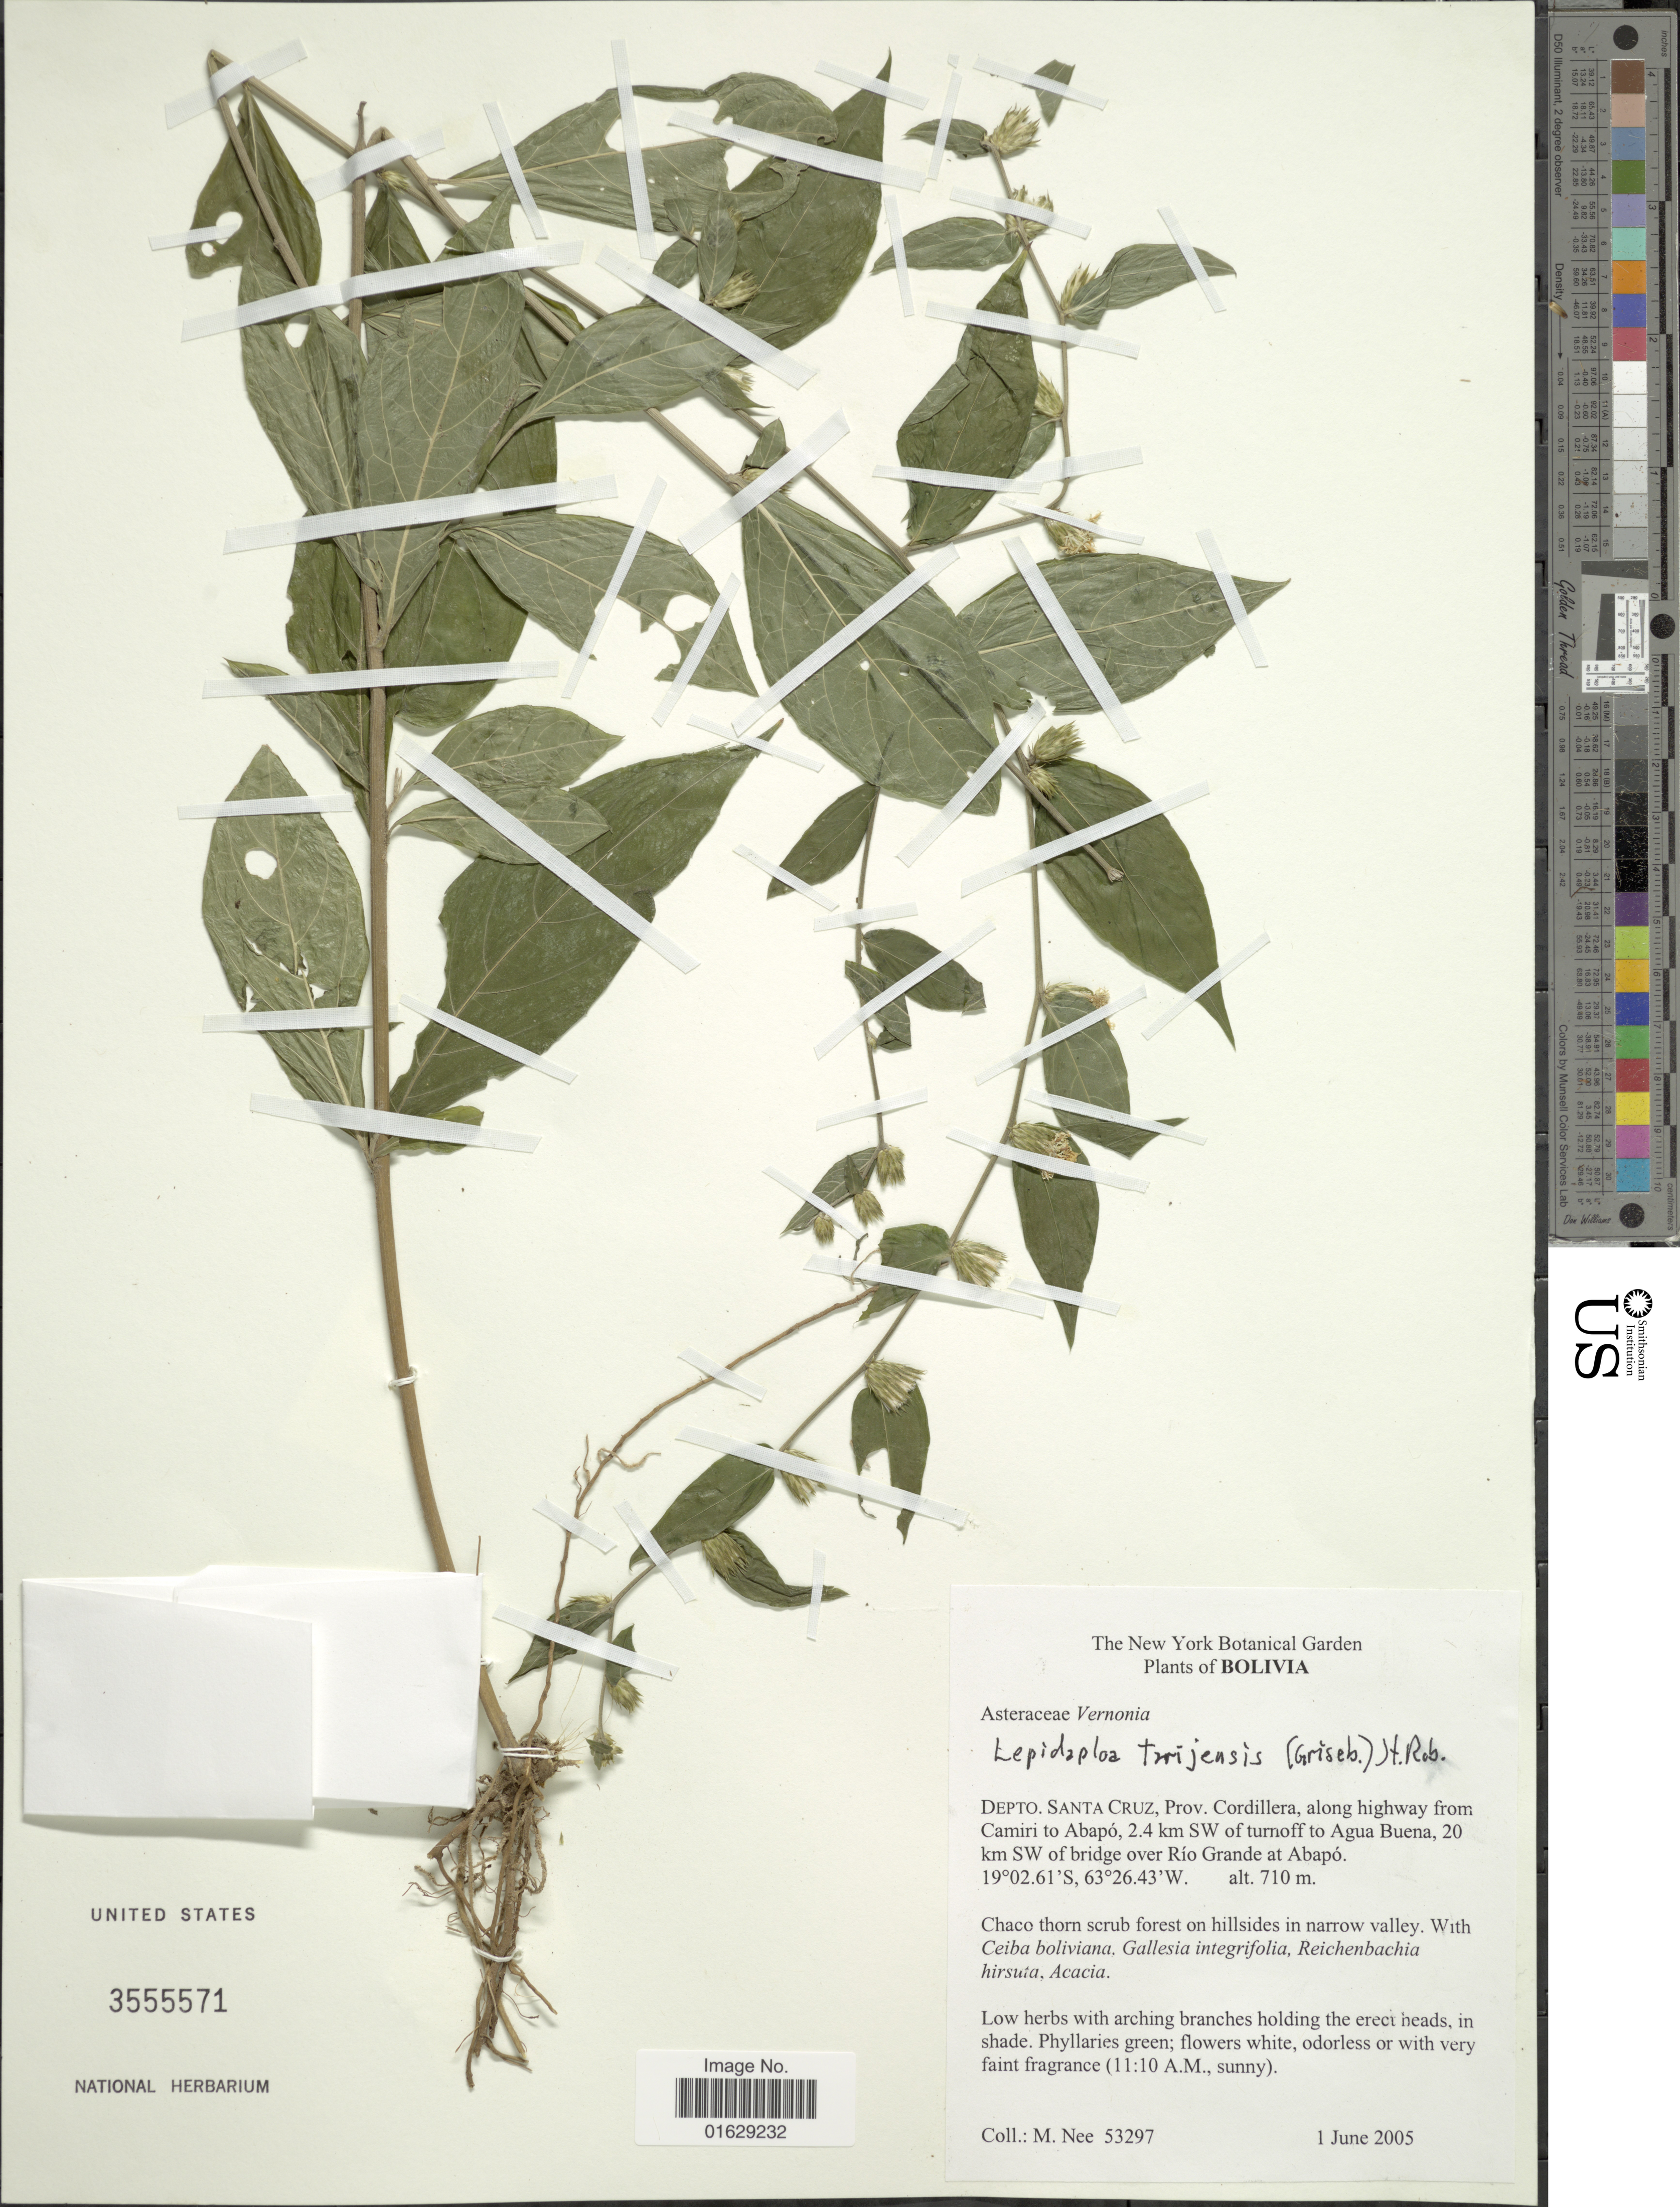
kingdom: Plantae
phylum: Tracheophyta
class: Magnoliopsida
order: Asterales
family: Asteraceae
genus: Lepidaploa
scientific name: Lepidaploa tarijensis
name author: (Griseb.) H. Rob.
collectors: M. Nee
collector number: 53297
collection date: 2005-06-01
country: Bolivia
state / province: Santa Cruz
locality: Depto. Santa Cruz, Prov. Cordillera, along highway from Camiri to Abapo, 2.4 km SW of turnoff to Agua Buena, 20 km SW of bridge over Rio Grande at Abapo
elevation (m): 710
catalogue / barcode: US 3555571